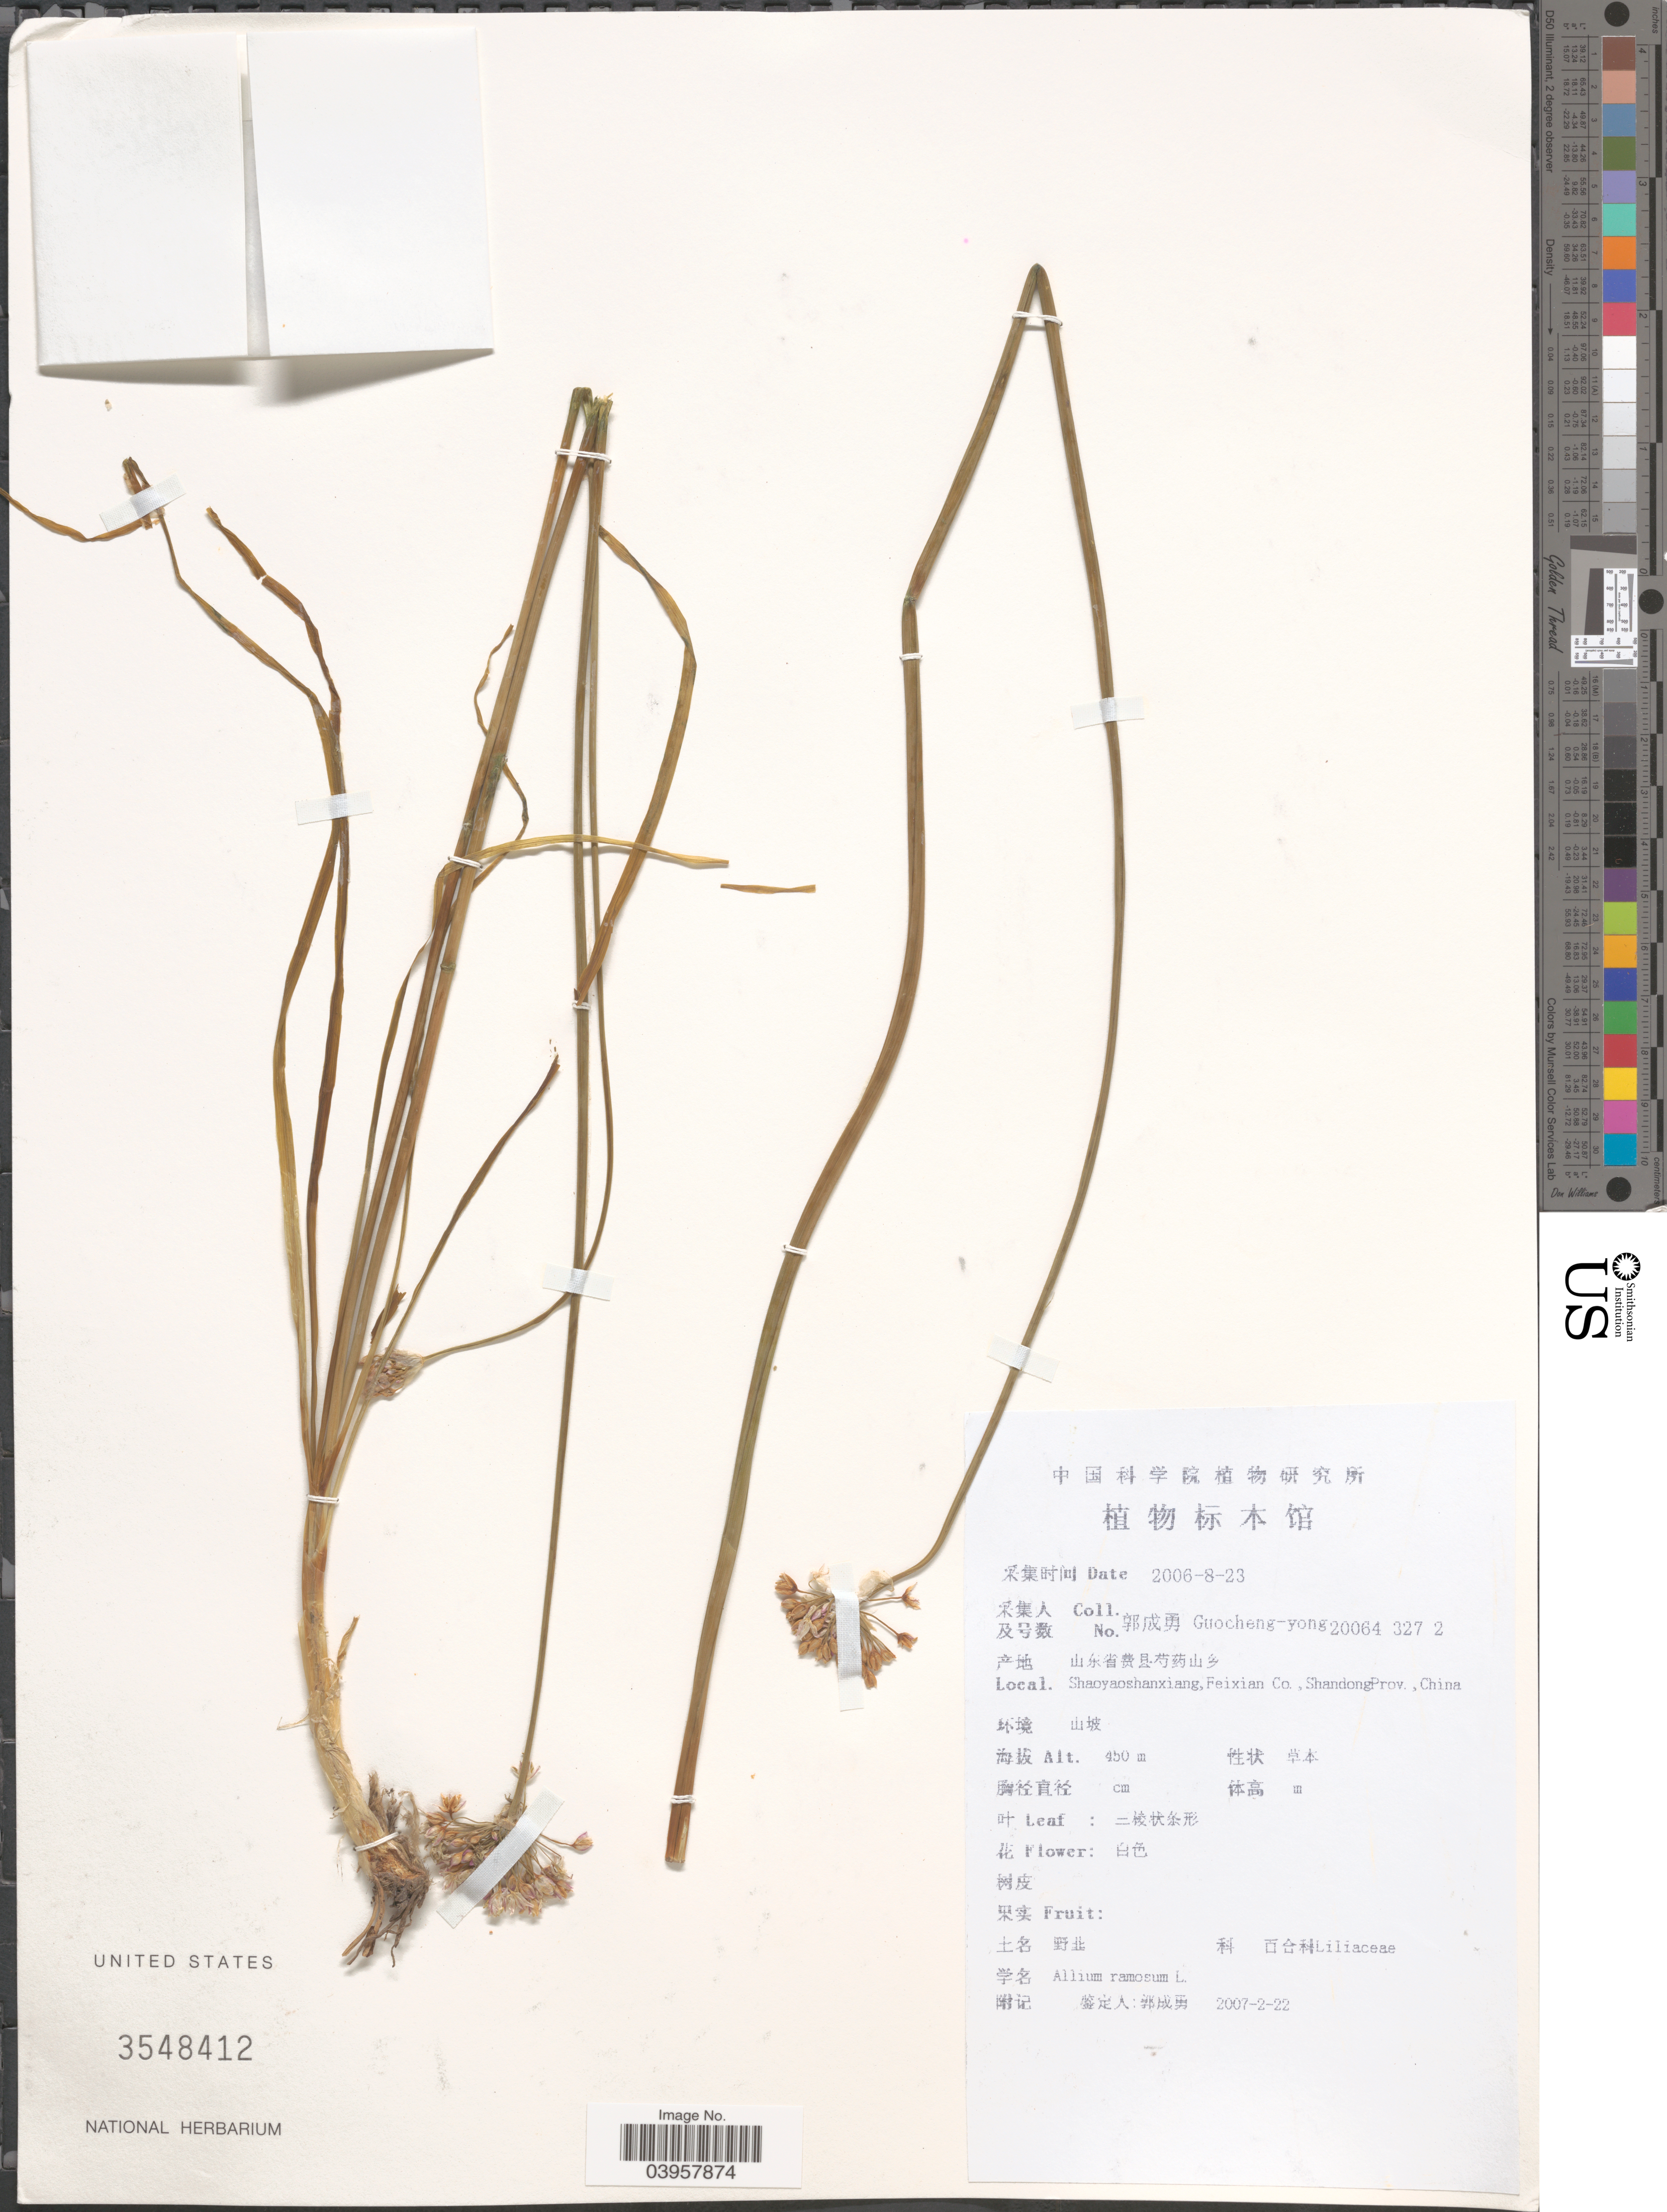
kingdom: Plantae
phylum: Tracheophyta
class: Liliopsida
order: Asparagales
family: Amaryllidaceae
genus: Allium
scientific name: Allium ramosum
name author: L.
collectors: Guo cheng-yong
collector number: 20064-327-2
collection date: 2006-08-23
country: China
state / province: Shandong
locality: Shaoyaoshanxiang, Feixian Co.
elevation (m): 450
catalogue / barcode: US 3548412